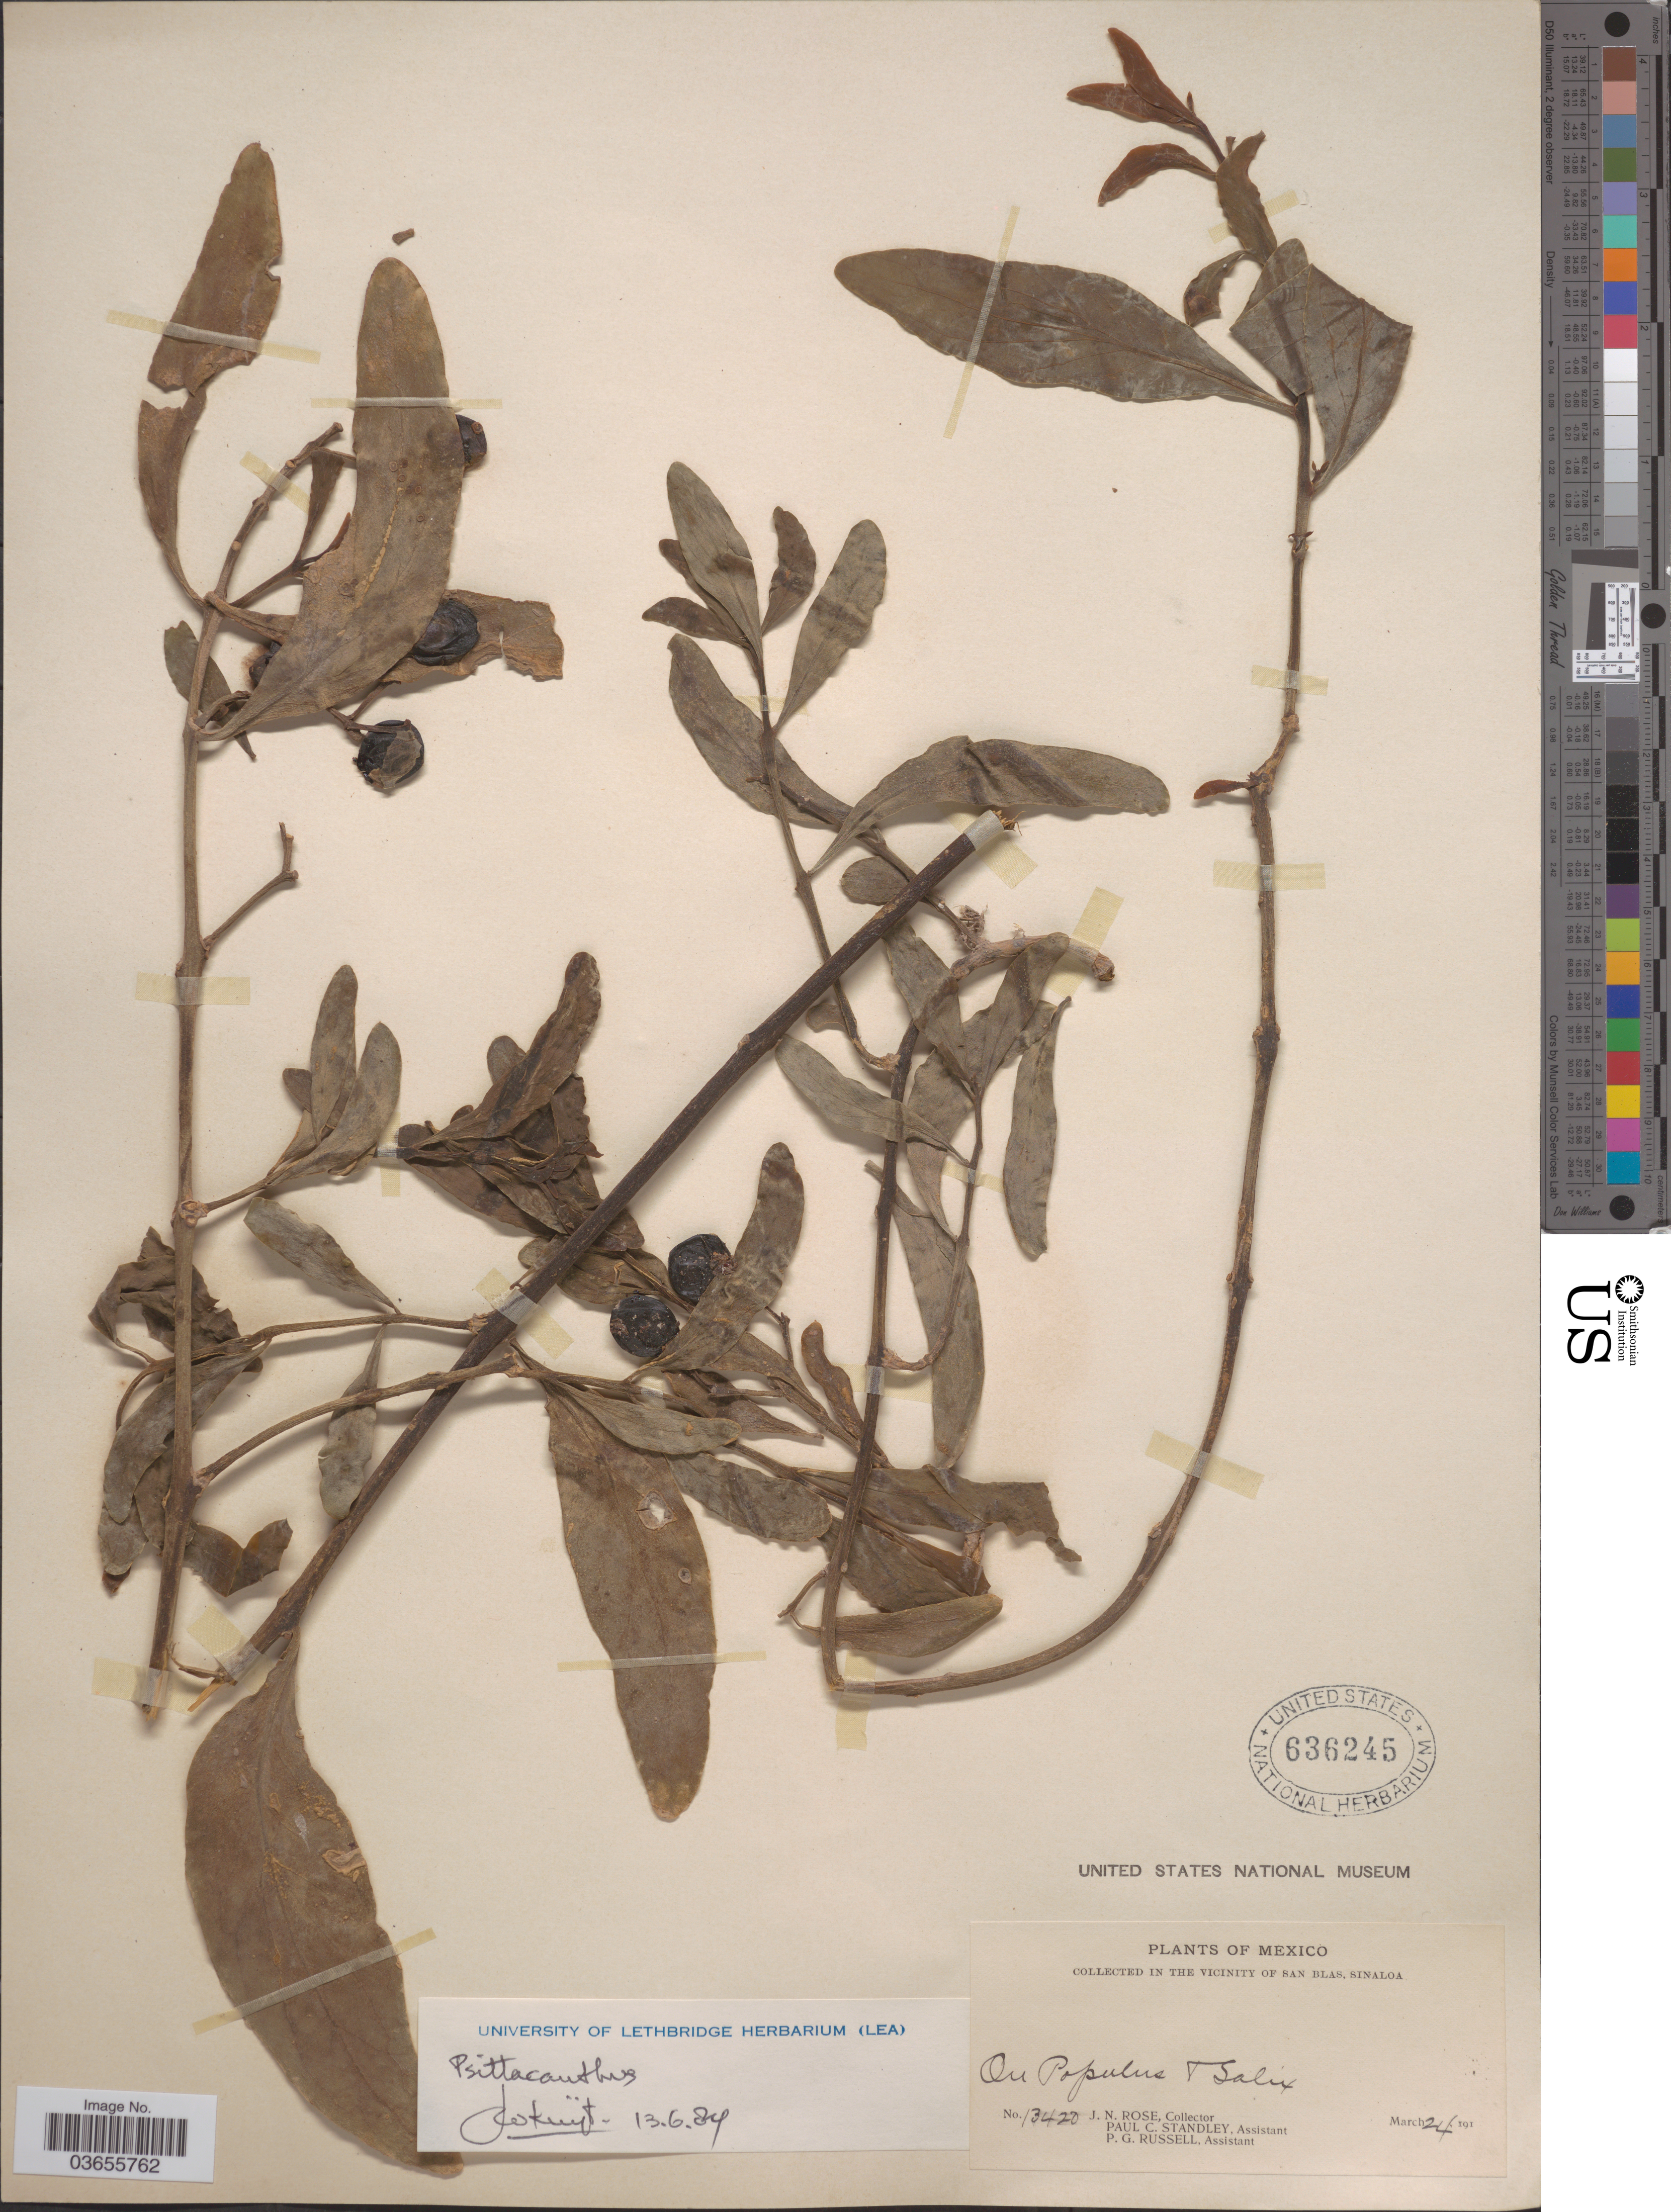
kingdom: Plantae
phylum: Tracheophyta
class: Magnoliopsida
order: Santalales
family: Loranthaceae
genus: Psittacanthus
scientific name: Psittacanthus sp.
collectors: J. N. Rose, P. C. Standley & P. G. Russell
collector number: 13420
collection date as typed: march 24, 191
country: Mexico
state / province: Sinaloa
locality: Vicinity of San Blas.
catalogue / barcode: US 636245